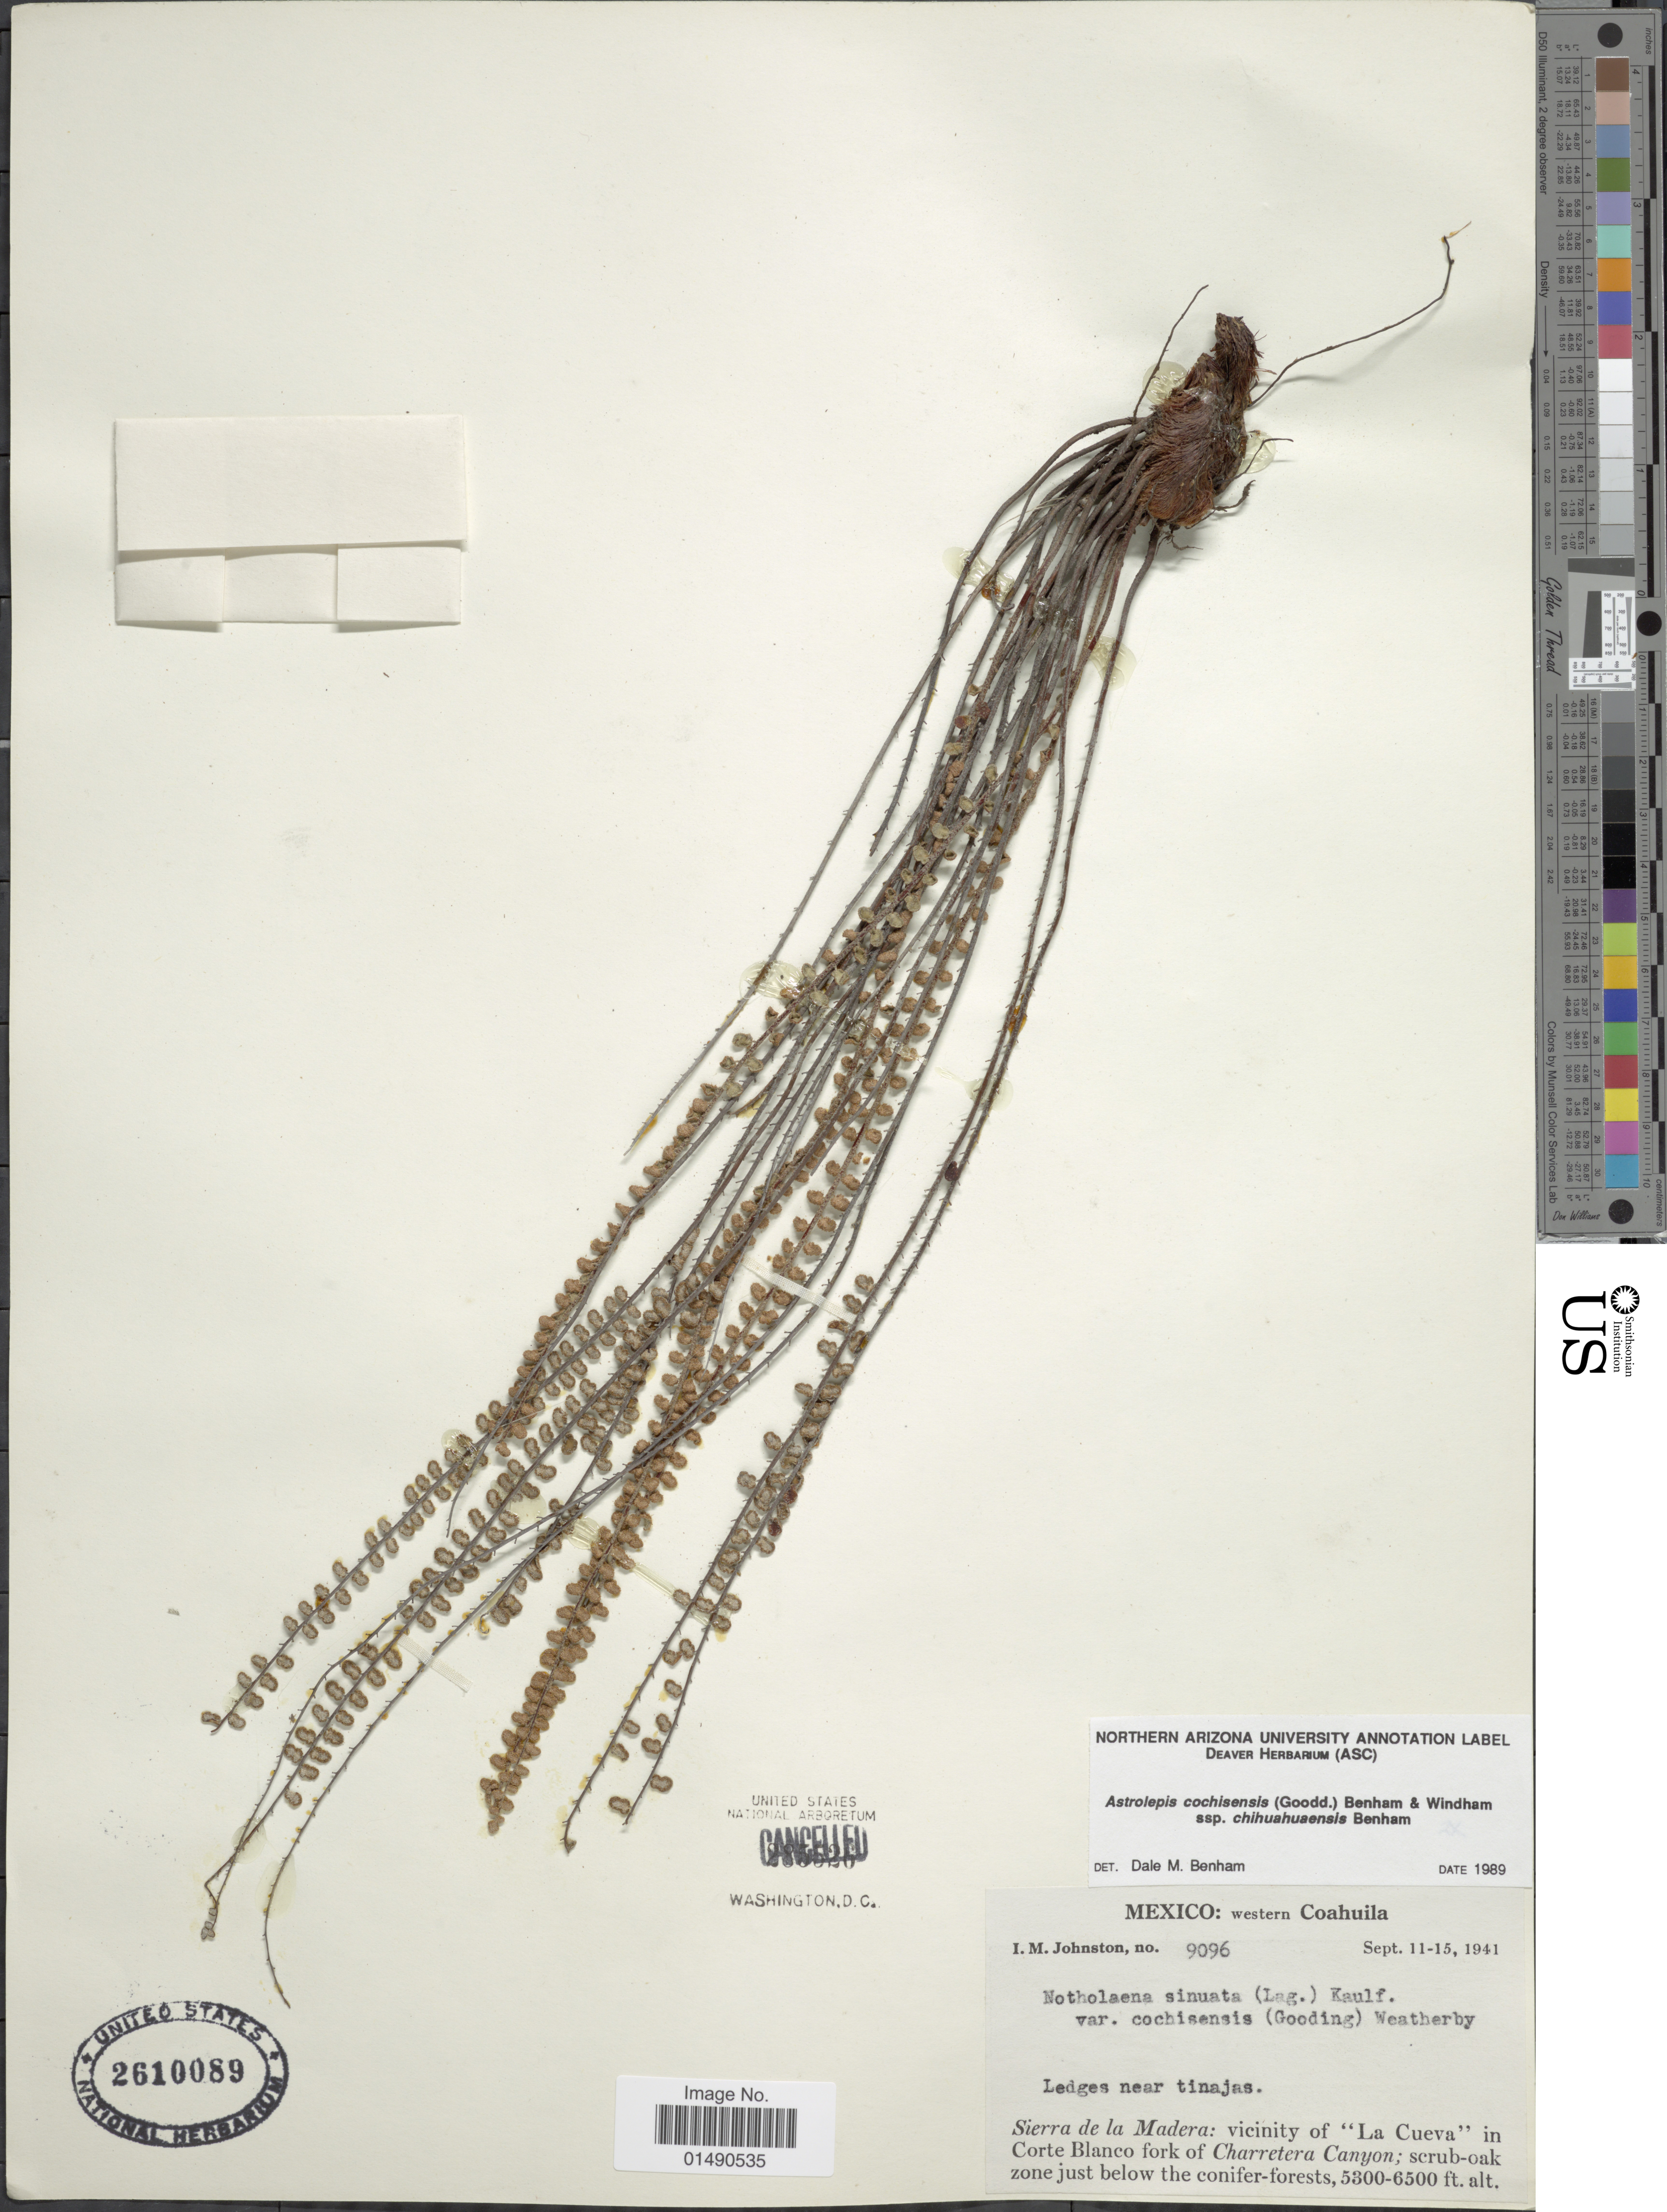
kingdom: Plantae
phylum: Tracheophyta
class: Polypodiopsida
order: Polypodiales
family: Pteridaceae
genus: Astrolepis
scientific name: Astrolepis cochisensis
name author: (C.O. Goodd.) D.M. Benham & Windham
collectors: I.M. Johnston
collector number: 9096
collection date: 1941-09-11/1941-09-15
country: Mexico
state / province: Coahuila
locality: Western Coahuila, Ledges near tinajas, Sierra de la Madera: vicinity of "La Cueva" in Corte Blanco fork of Charretera Canyon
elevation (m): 1615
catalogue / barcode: US 2610089